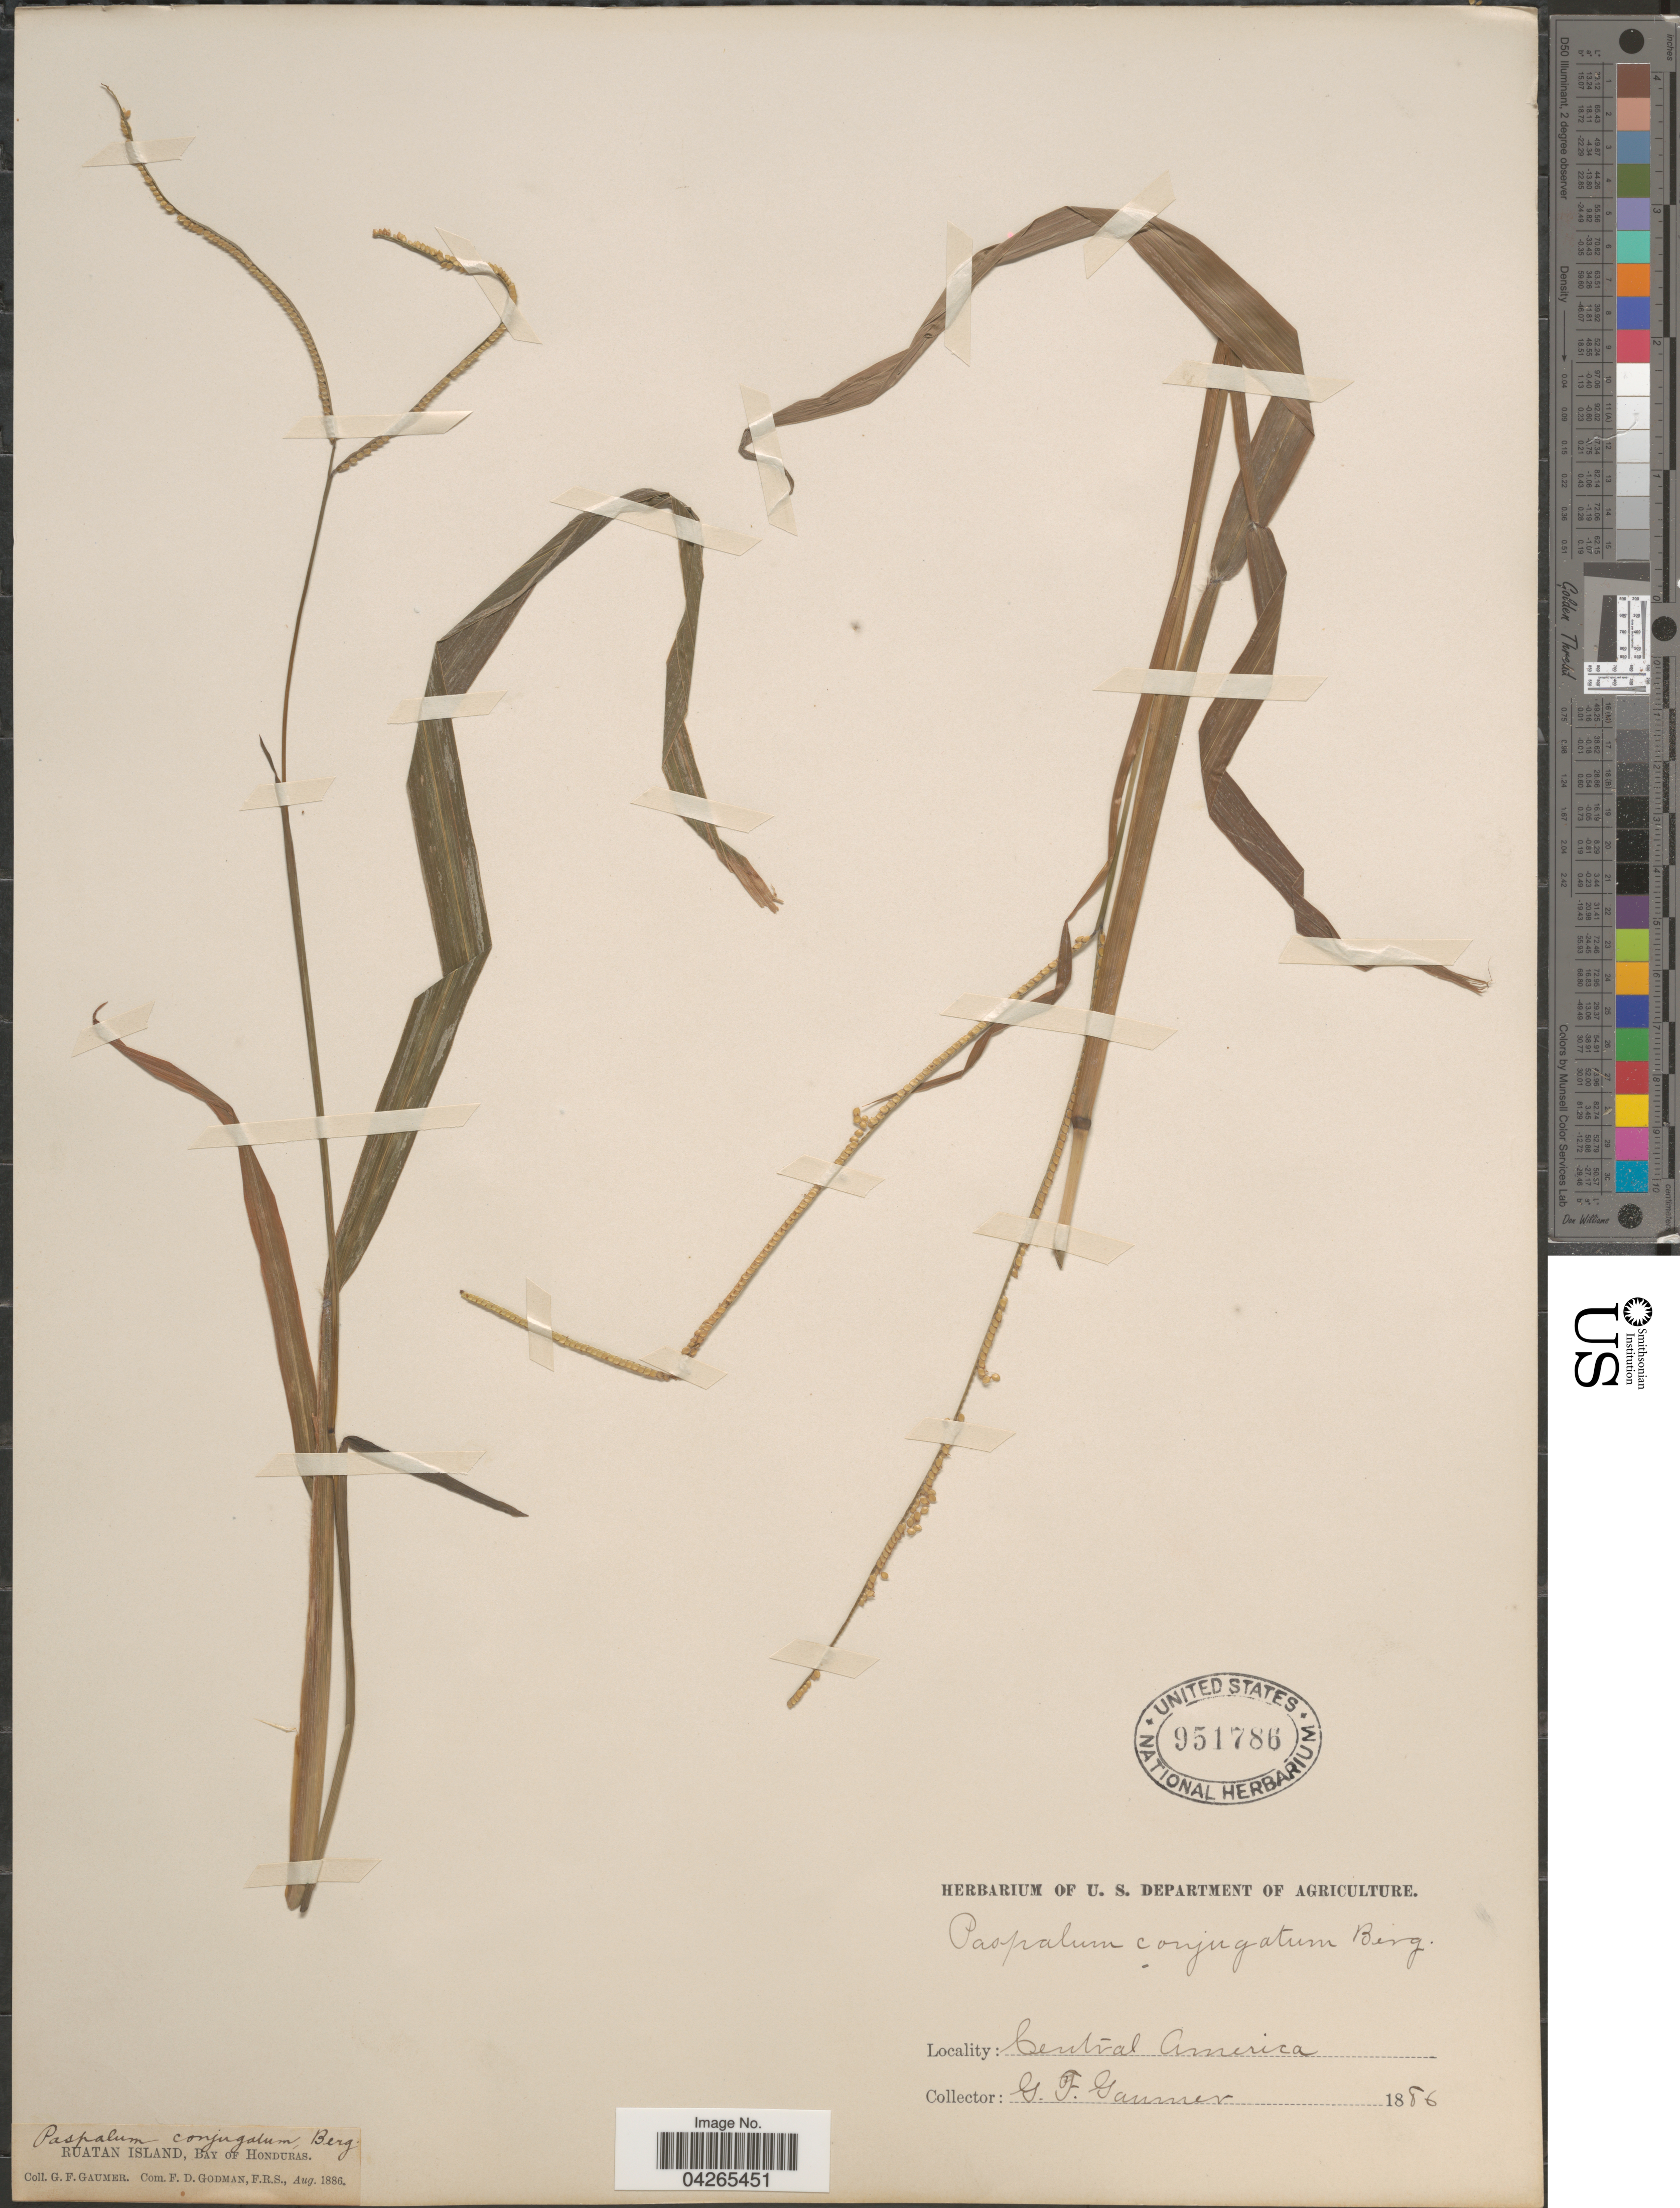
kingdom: Plantae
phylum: Tracheophyta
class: Liliopsida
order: Poales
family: Poaceae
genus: Paspalum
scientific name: Paspalum conjugatum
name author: P.J. Bergius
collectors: G. F. Gaumer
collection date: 1886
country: Honduras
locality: Ruatan Island, Bay of Honduras.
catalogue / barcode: US 951786